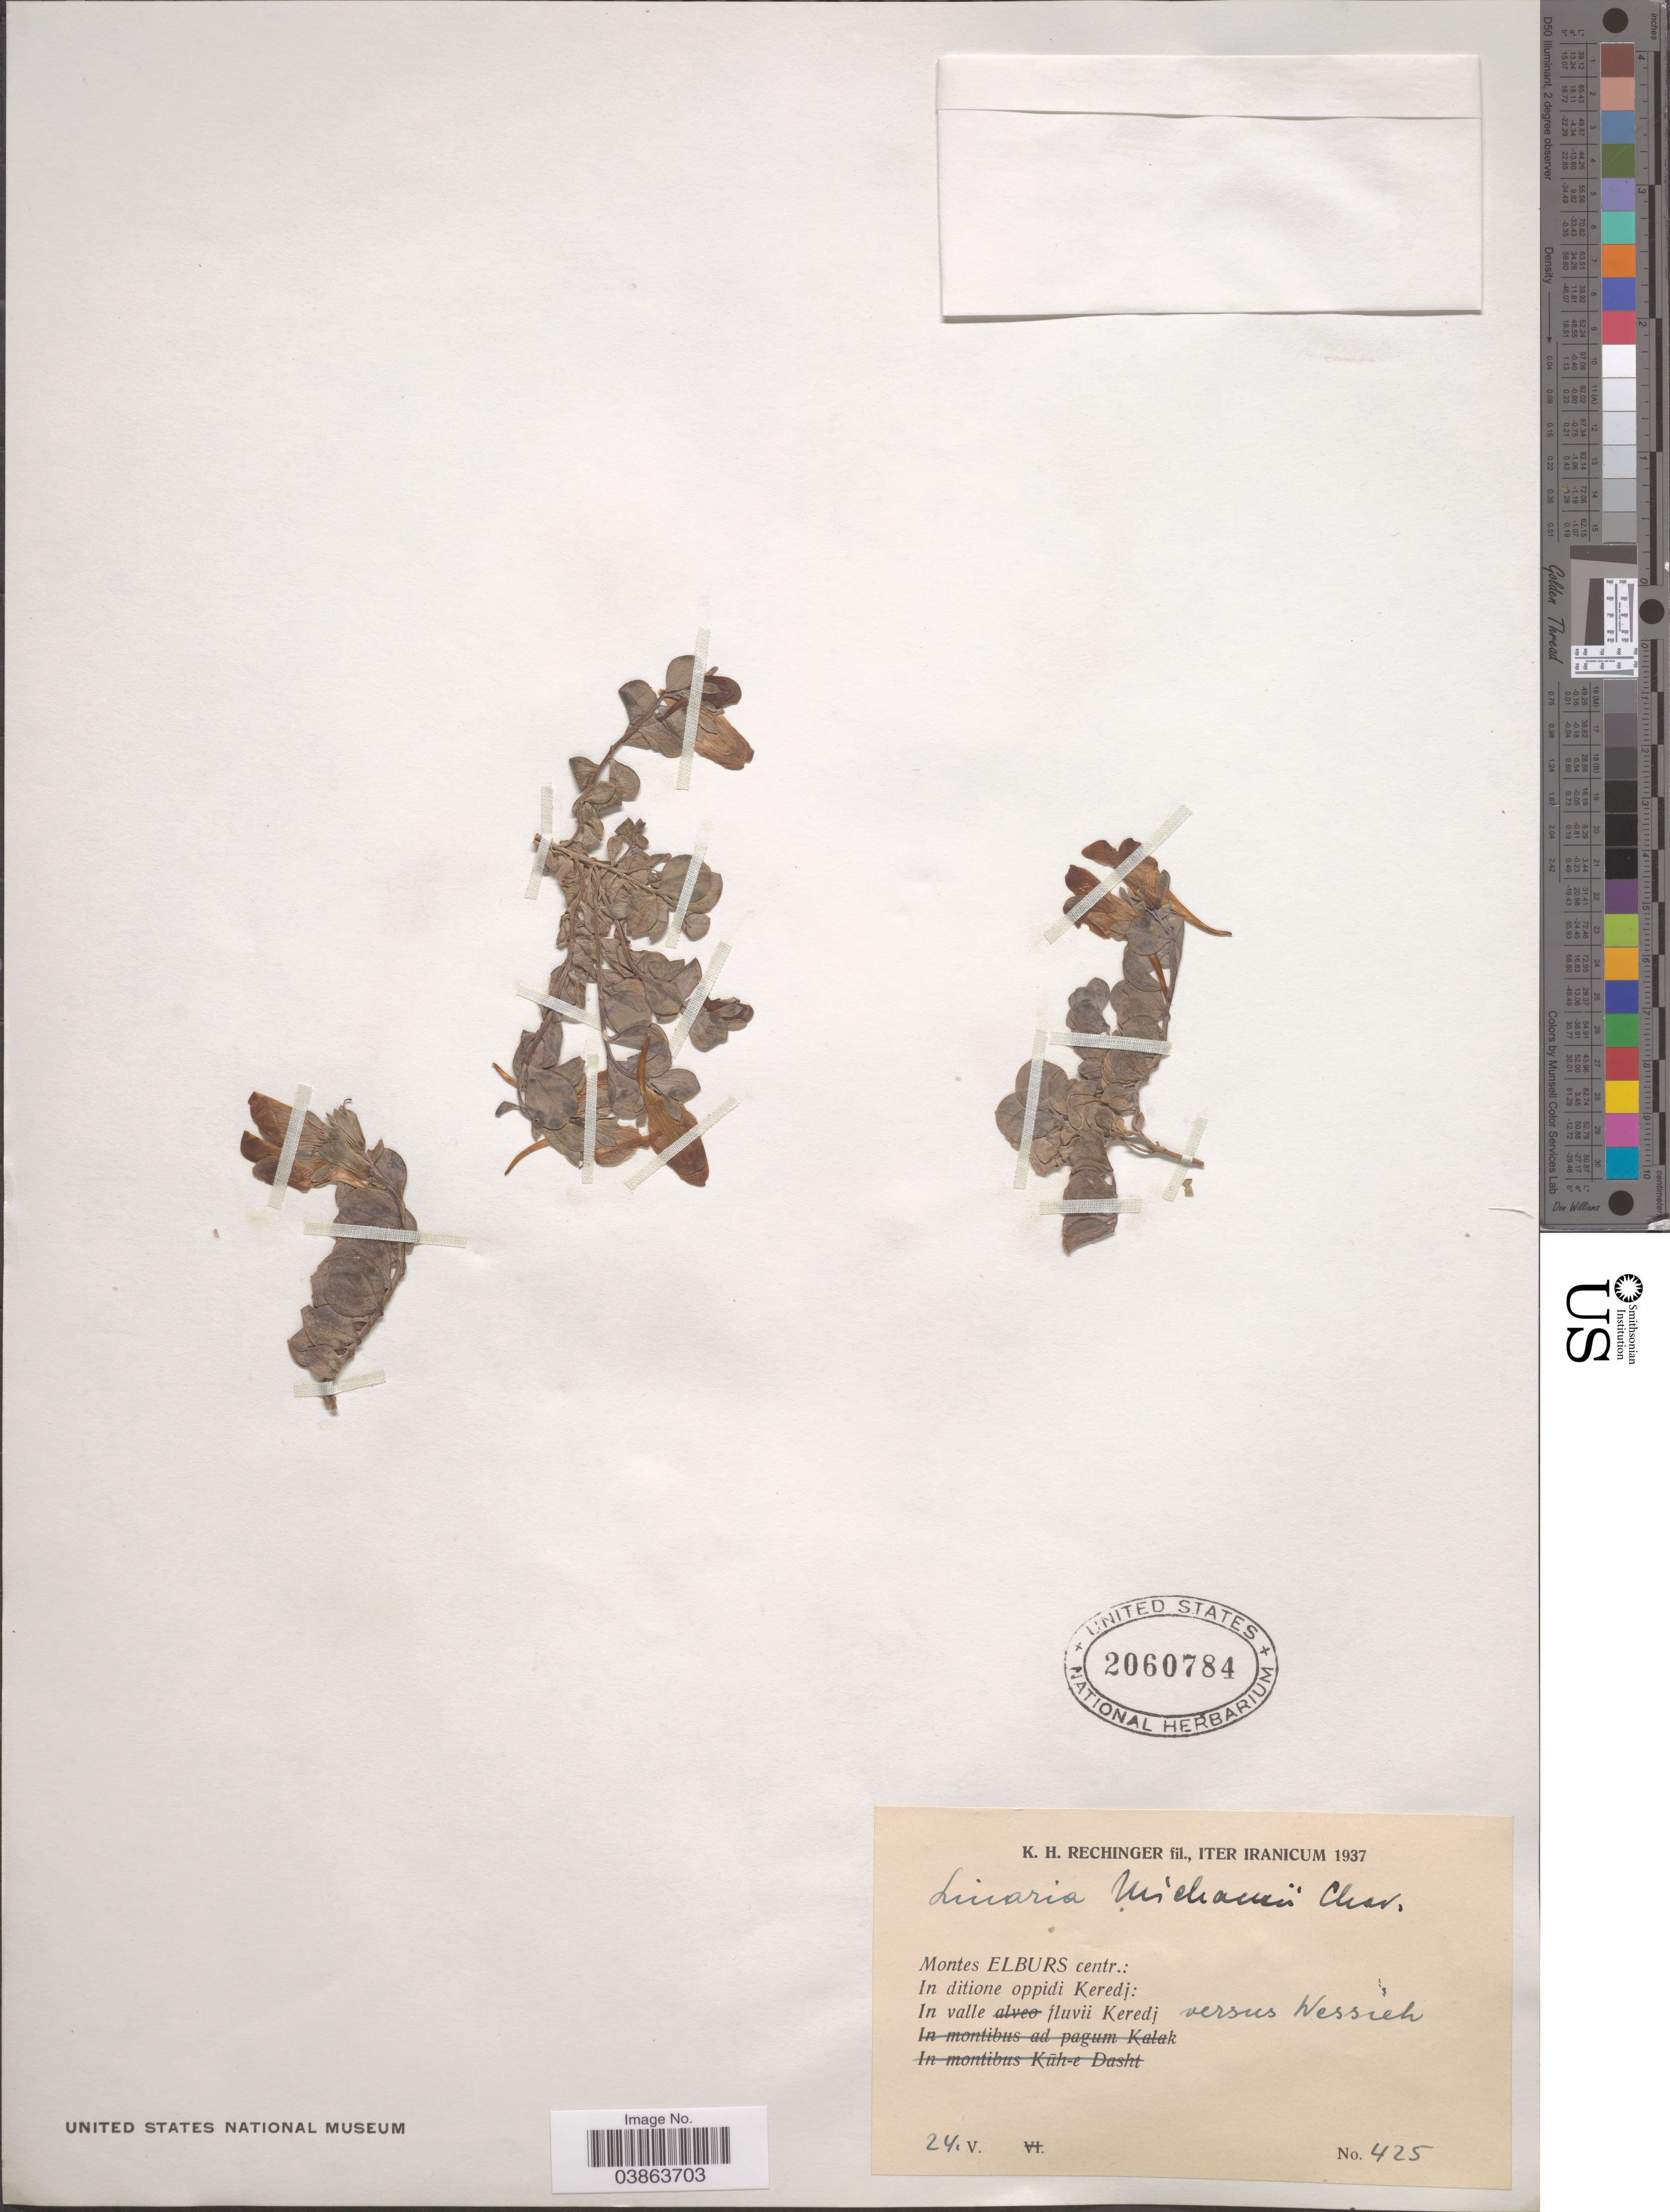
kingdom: Plantae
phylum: Tracheophyta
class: Magnoliopsida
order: Lamiales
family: Plantaginaceae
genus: Linaria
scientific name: Linaria michauxii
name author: Chav.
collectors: K. H. Rechinger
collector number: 425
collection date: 1937-05-24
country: Iran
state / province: Alborz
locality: Montes Elburs centr.: In ditione oppidi Keredj: in valle fluvii Keredj versus Wessieh.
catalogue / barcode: US 2060784